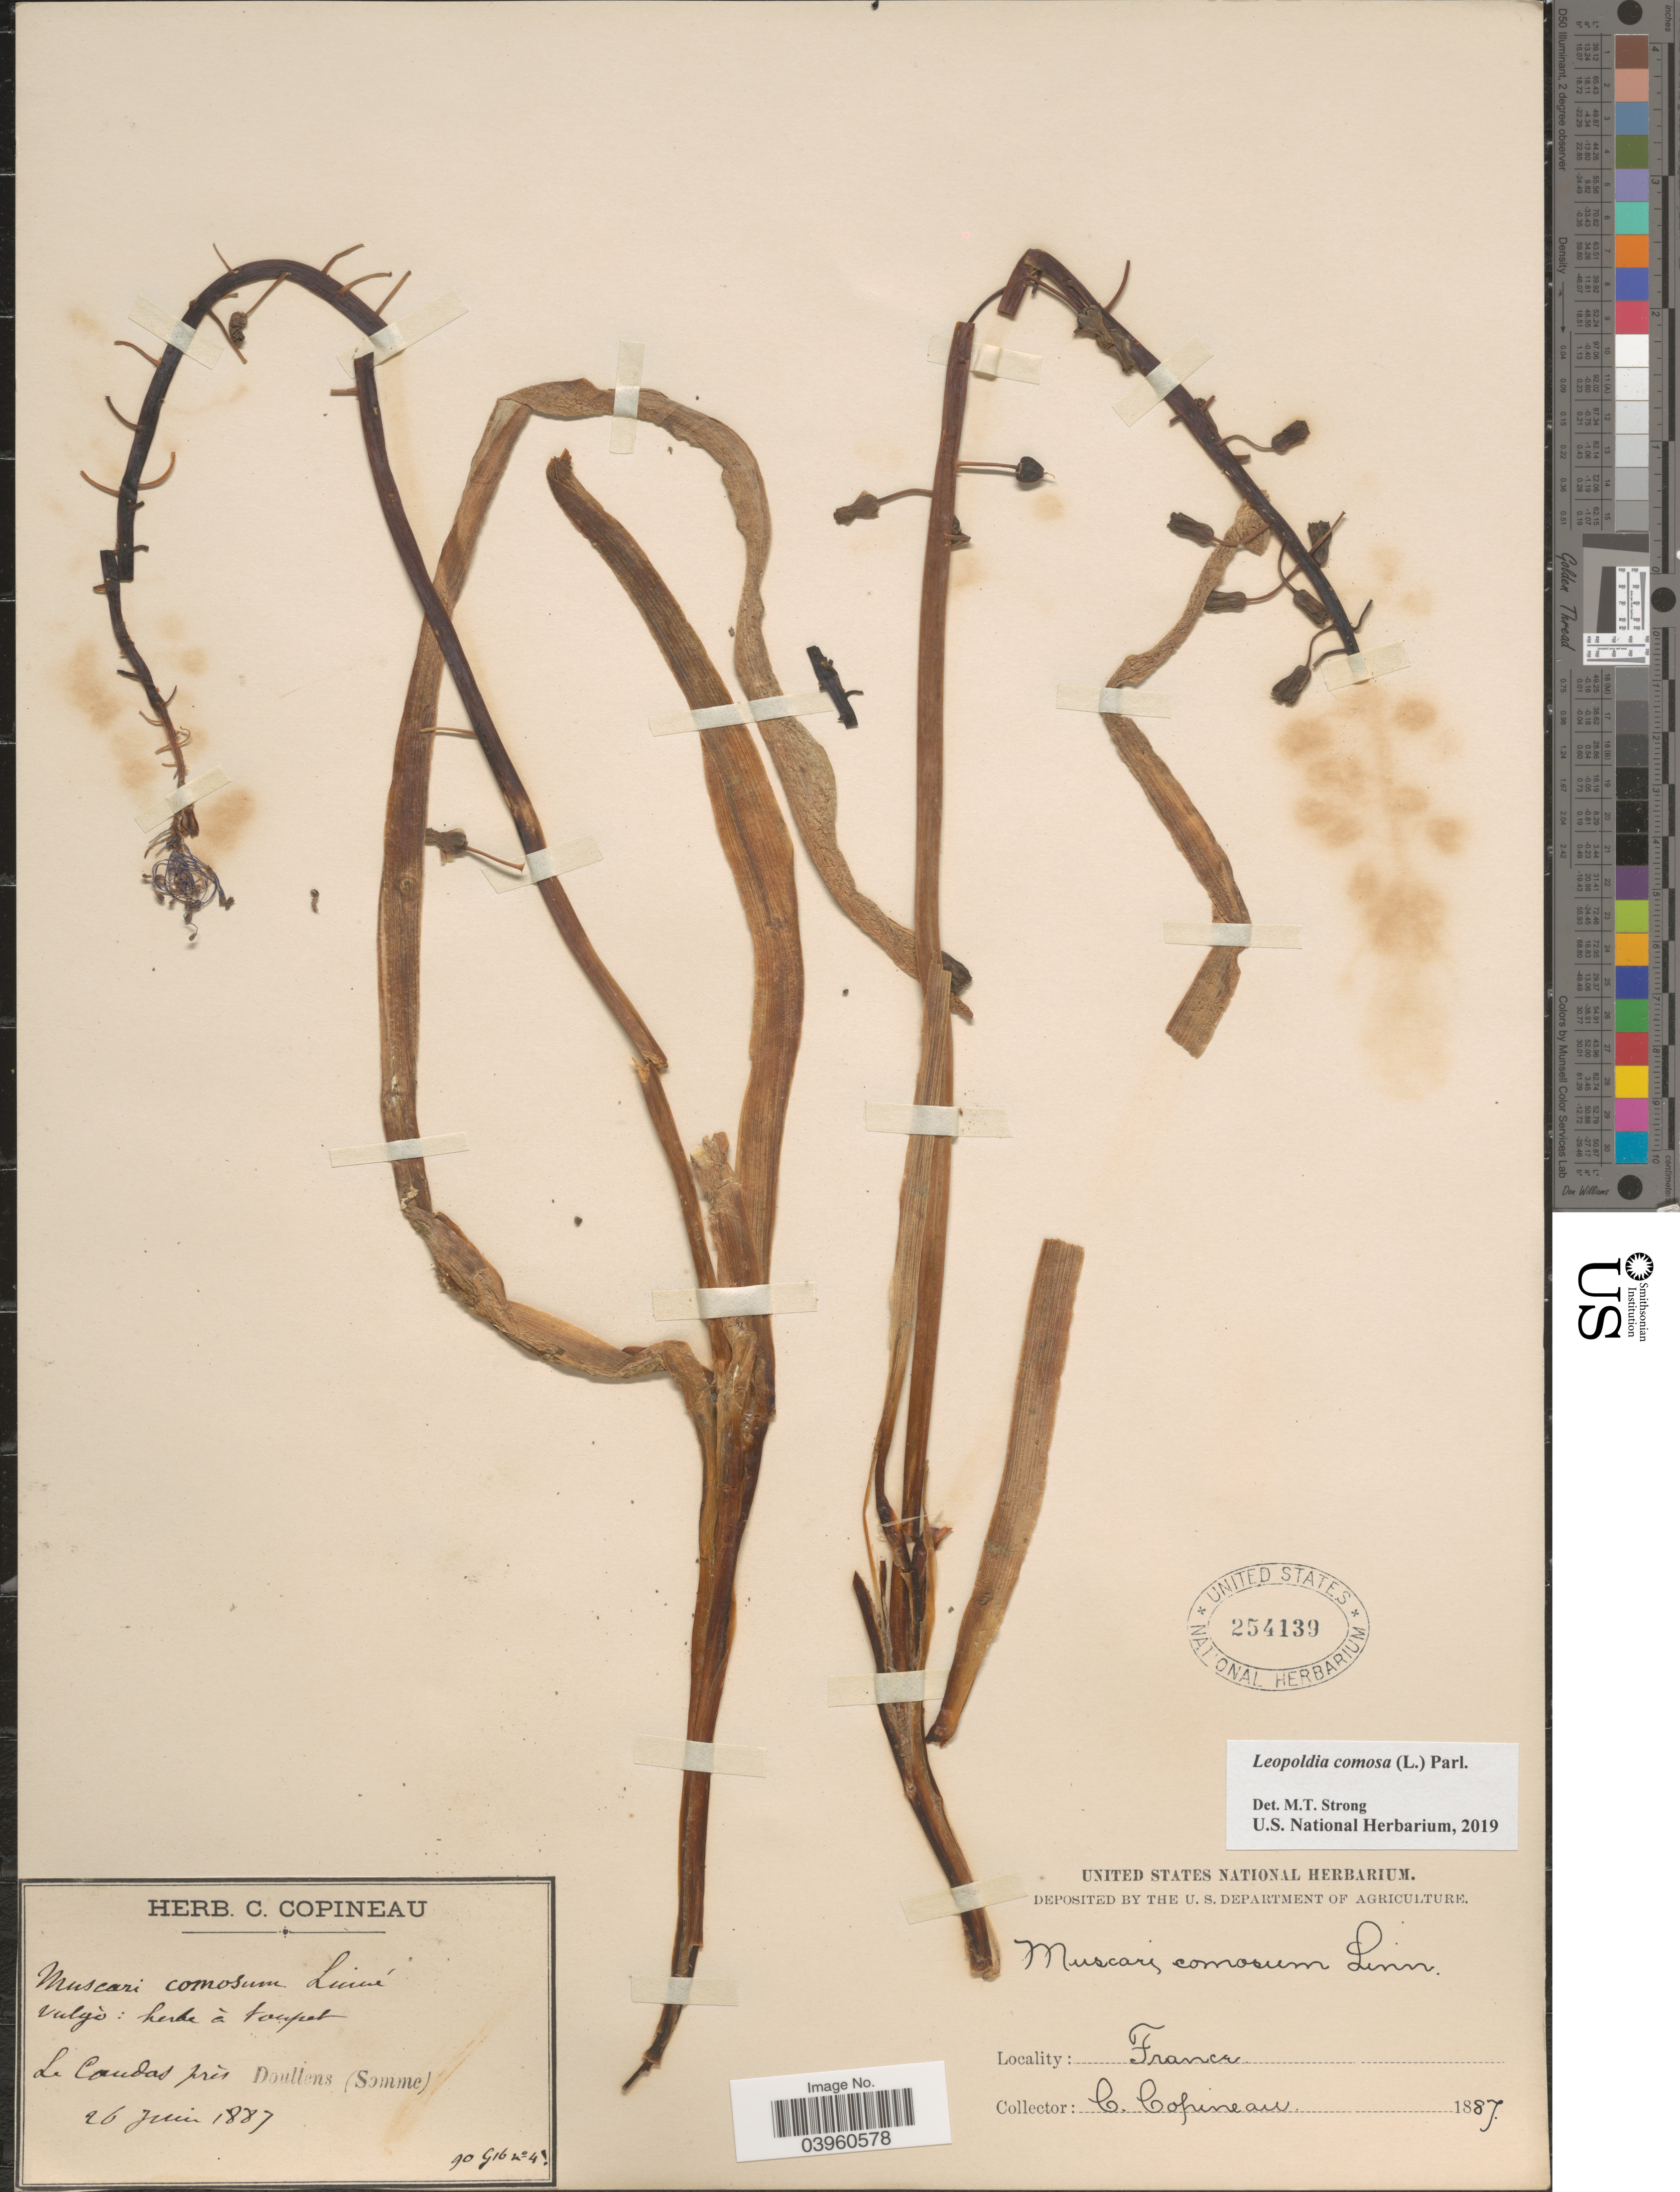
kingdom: Plantae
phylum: Tracheophyta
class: Liliopsida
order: Asparagales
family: Asparagaceae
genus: Leopoldia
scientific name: Leopoldia comosa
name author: (L.) Parl.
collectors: C. Copineau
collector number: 4 ?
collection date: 1887-06-26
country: France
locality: La Coudes près Doullens (Somme).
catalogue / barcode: US 254139